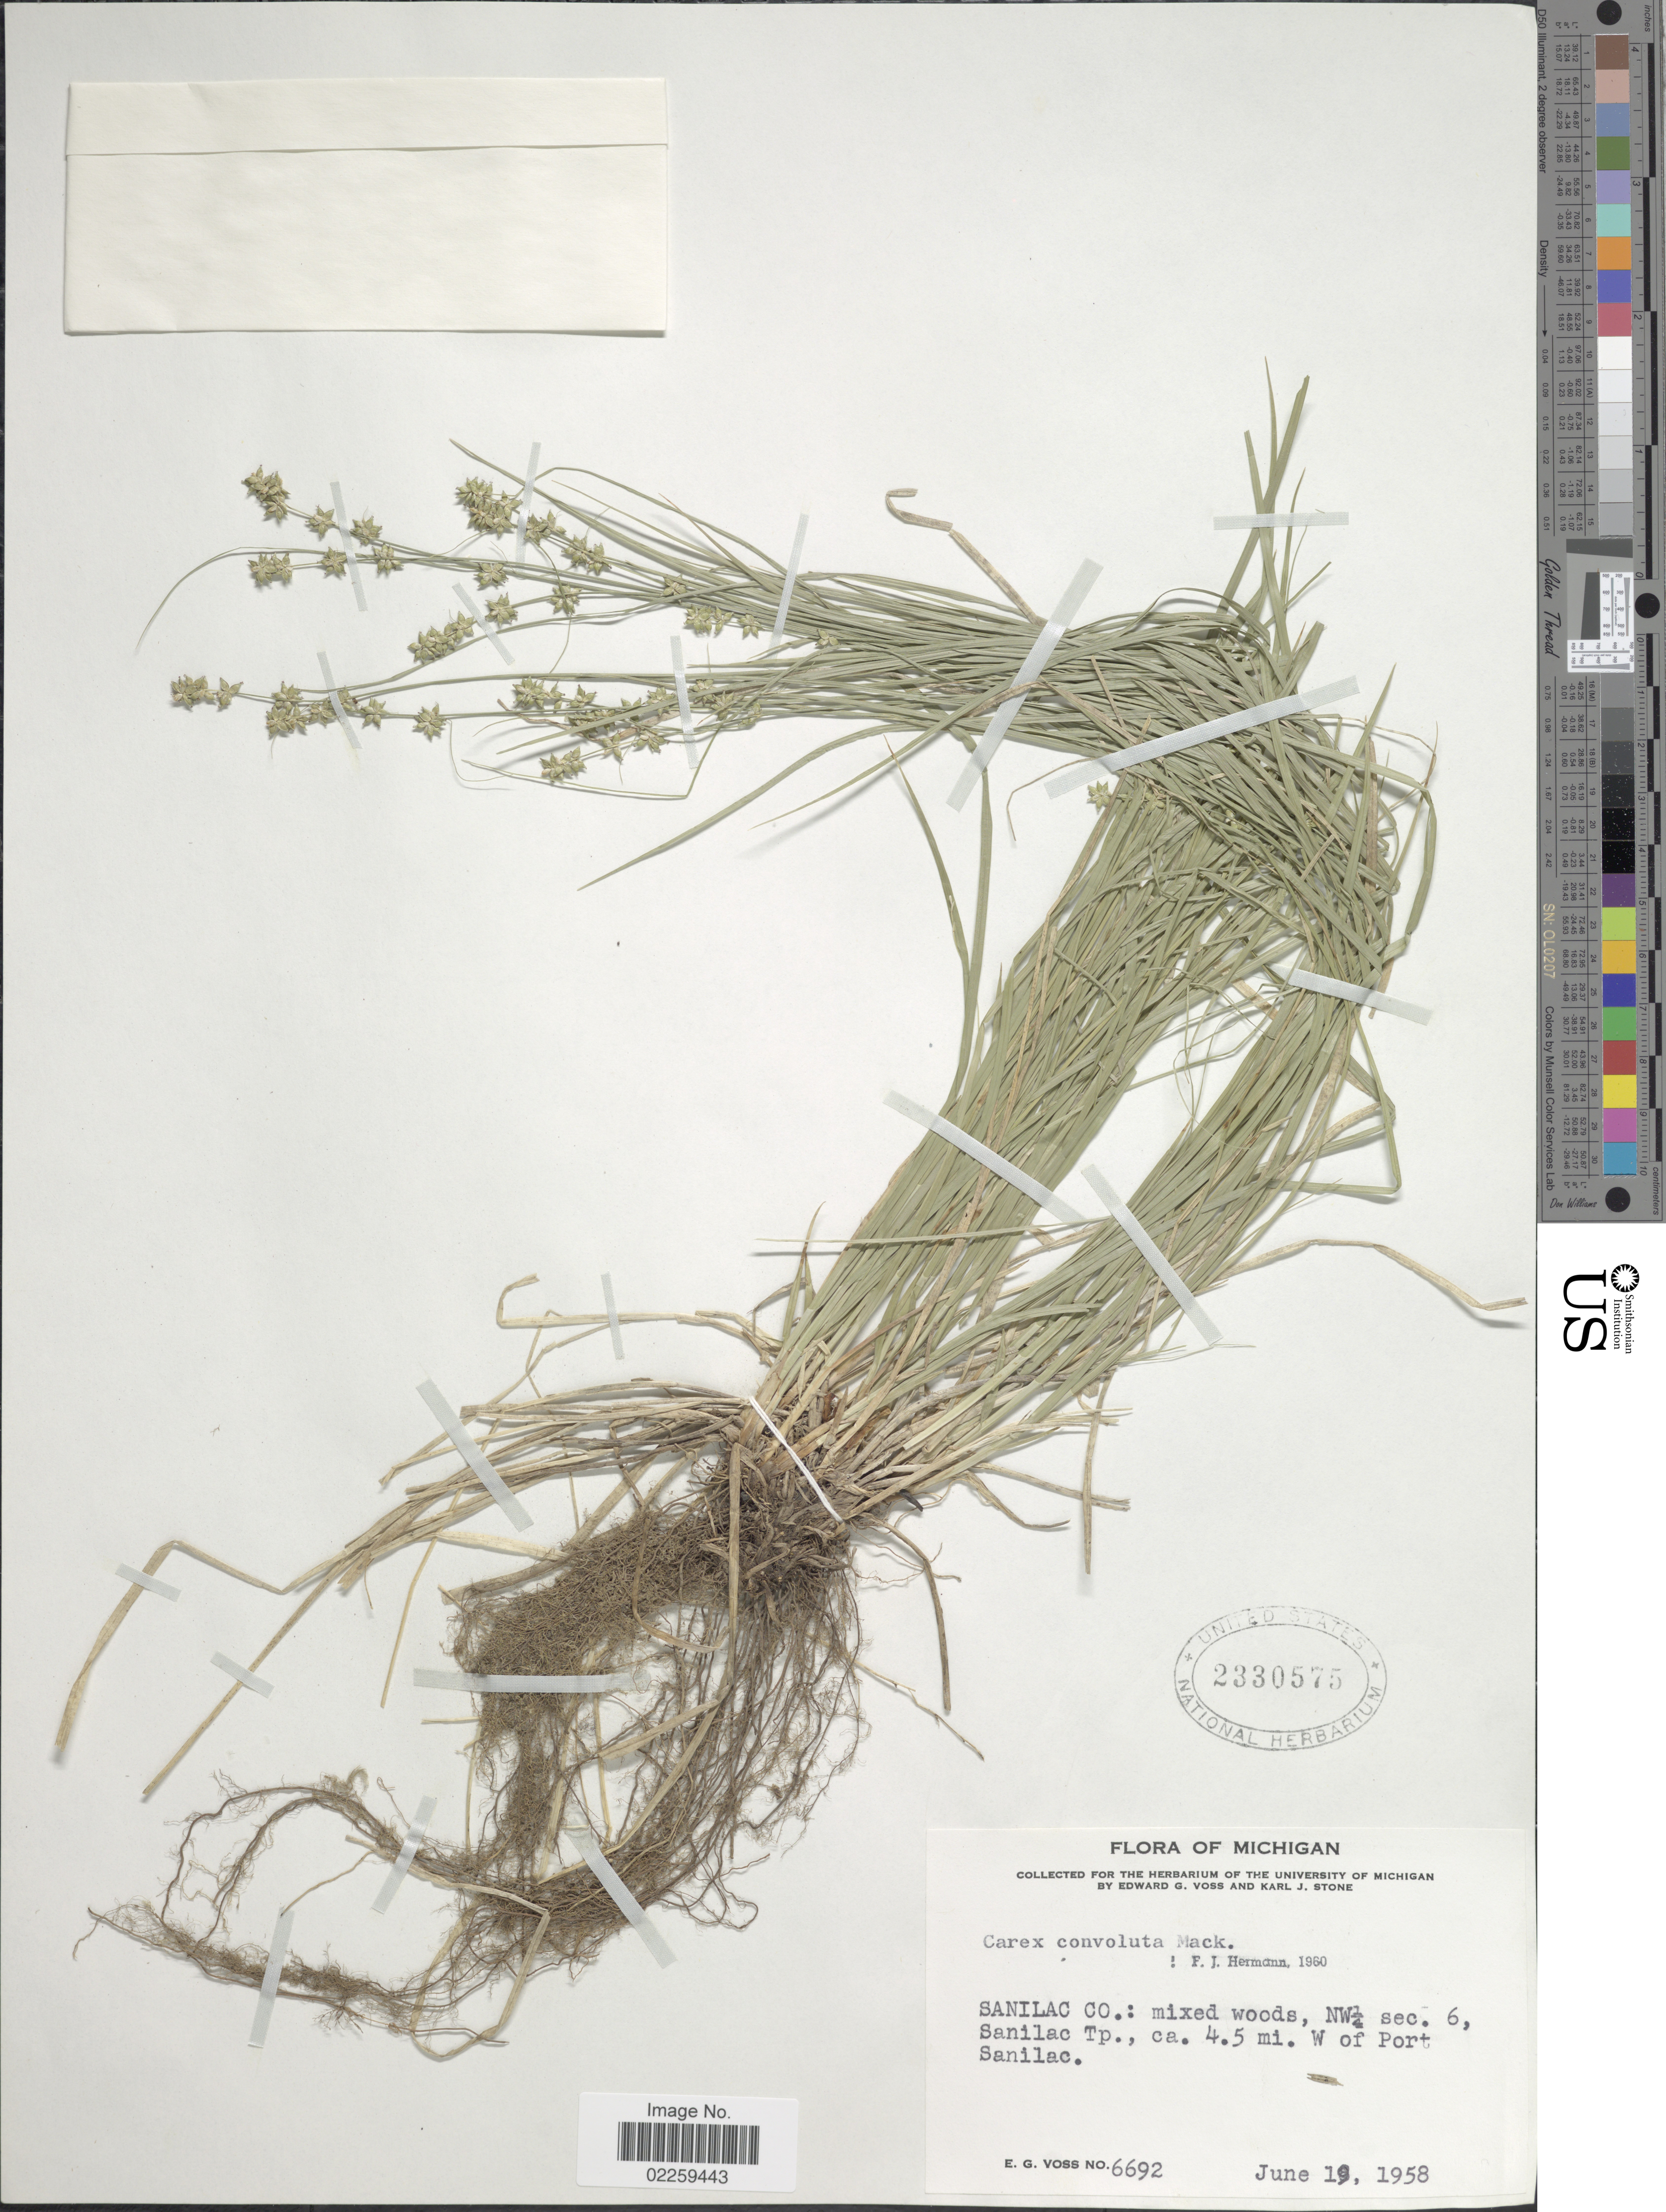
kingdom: Plantae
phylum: Tracheophyta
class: Liliopsida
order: Poales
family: Cyperaceae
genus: Carex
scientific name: Carex rosea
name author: Willd.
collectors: E. G. Voss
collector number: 6692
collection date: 1958-06-19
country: United States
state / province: Michigan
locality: Michigan, Sanilac Co.: mixed woods, NW¼ sec. 6 Sanilac Tp. ca. 4.5 mi. W of Port Sanilac.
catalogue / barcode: US 2330575